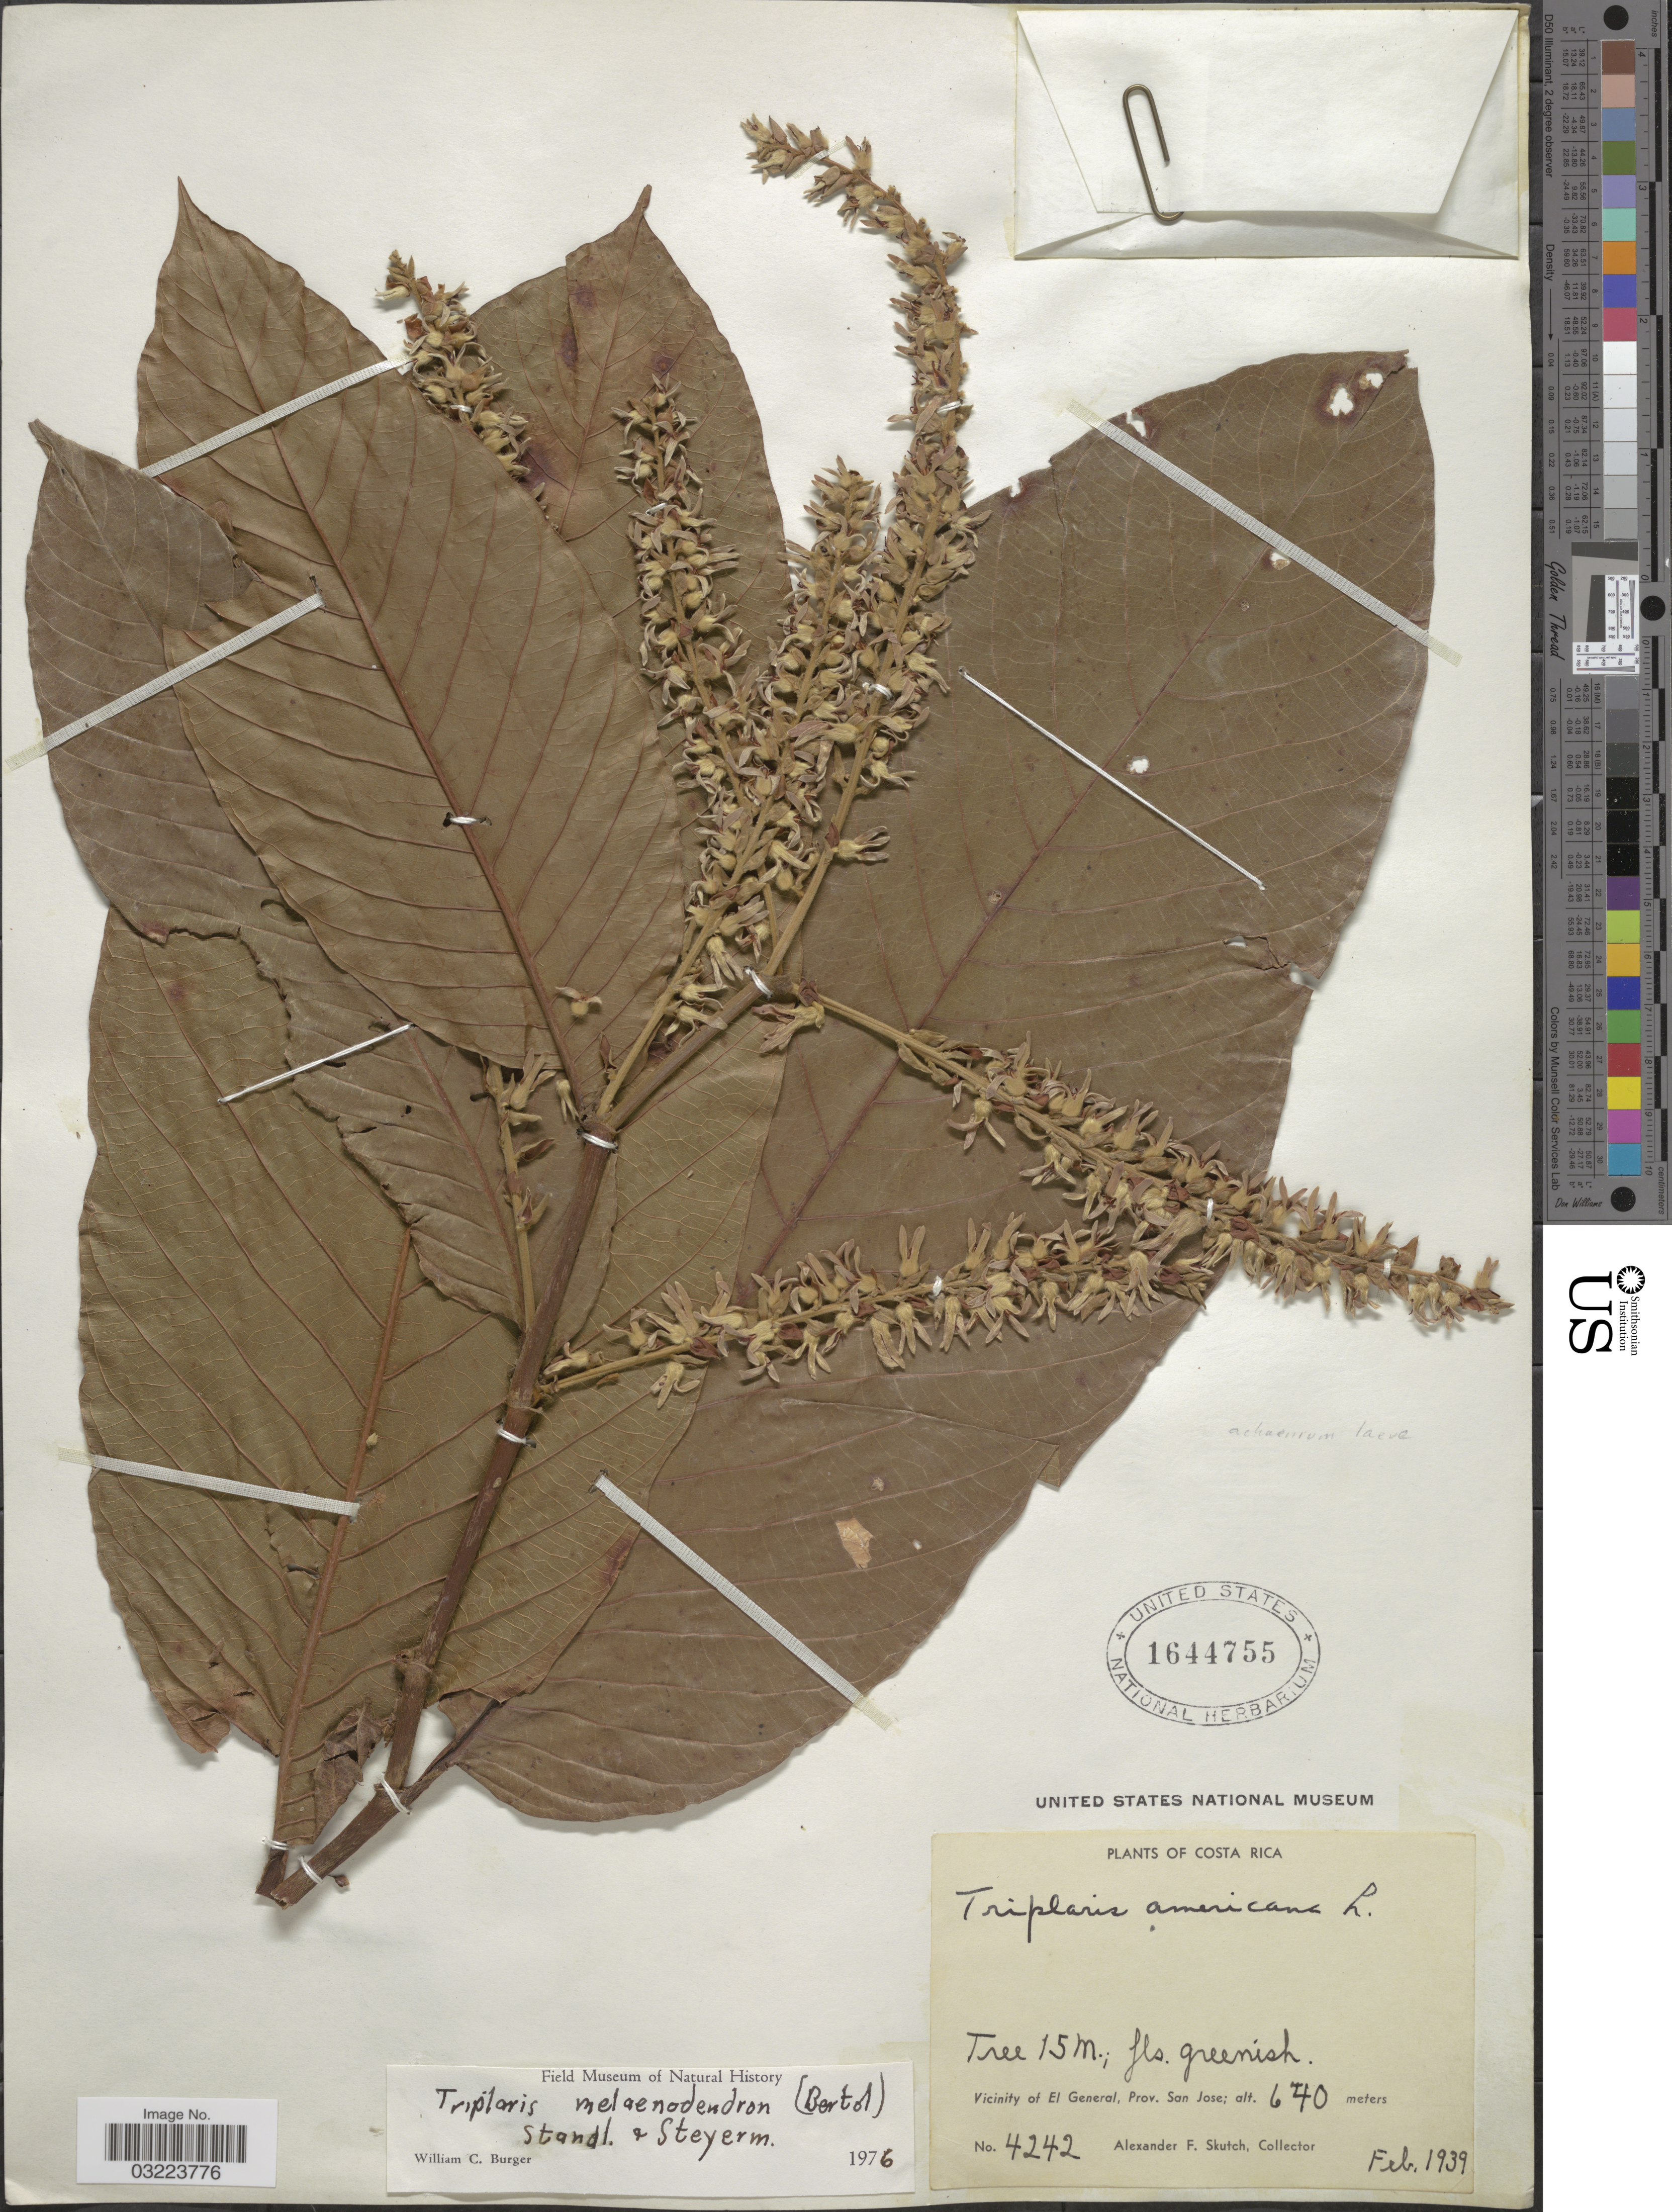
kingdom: Plantae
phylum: Tracheophyta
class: Magnoliopsida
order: Caryophyllales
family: Polygonaceae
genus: Triplaris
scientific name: Triplaris melaenodendron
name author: (Bertol.) Standl. & Steyerm.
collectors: A. F. Skutch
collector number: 4242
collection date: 1939-02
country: Costa Rica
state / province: San José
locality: Vicinity of El General.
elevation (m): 640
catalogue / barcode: US 1644755